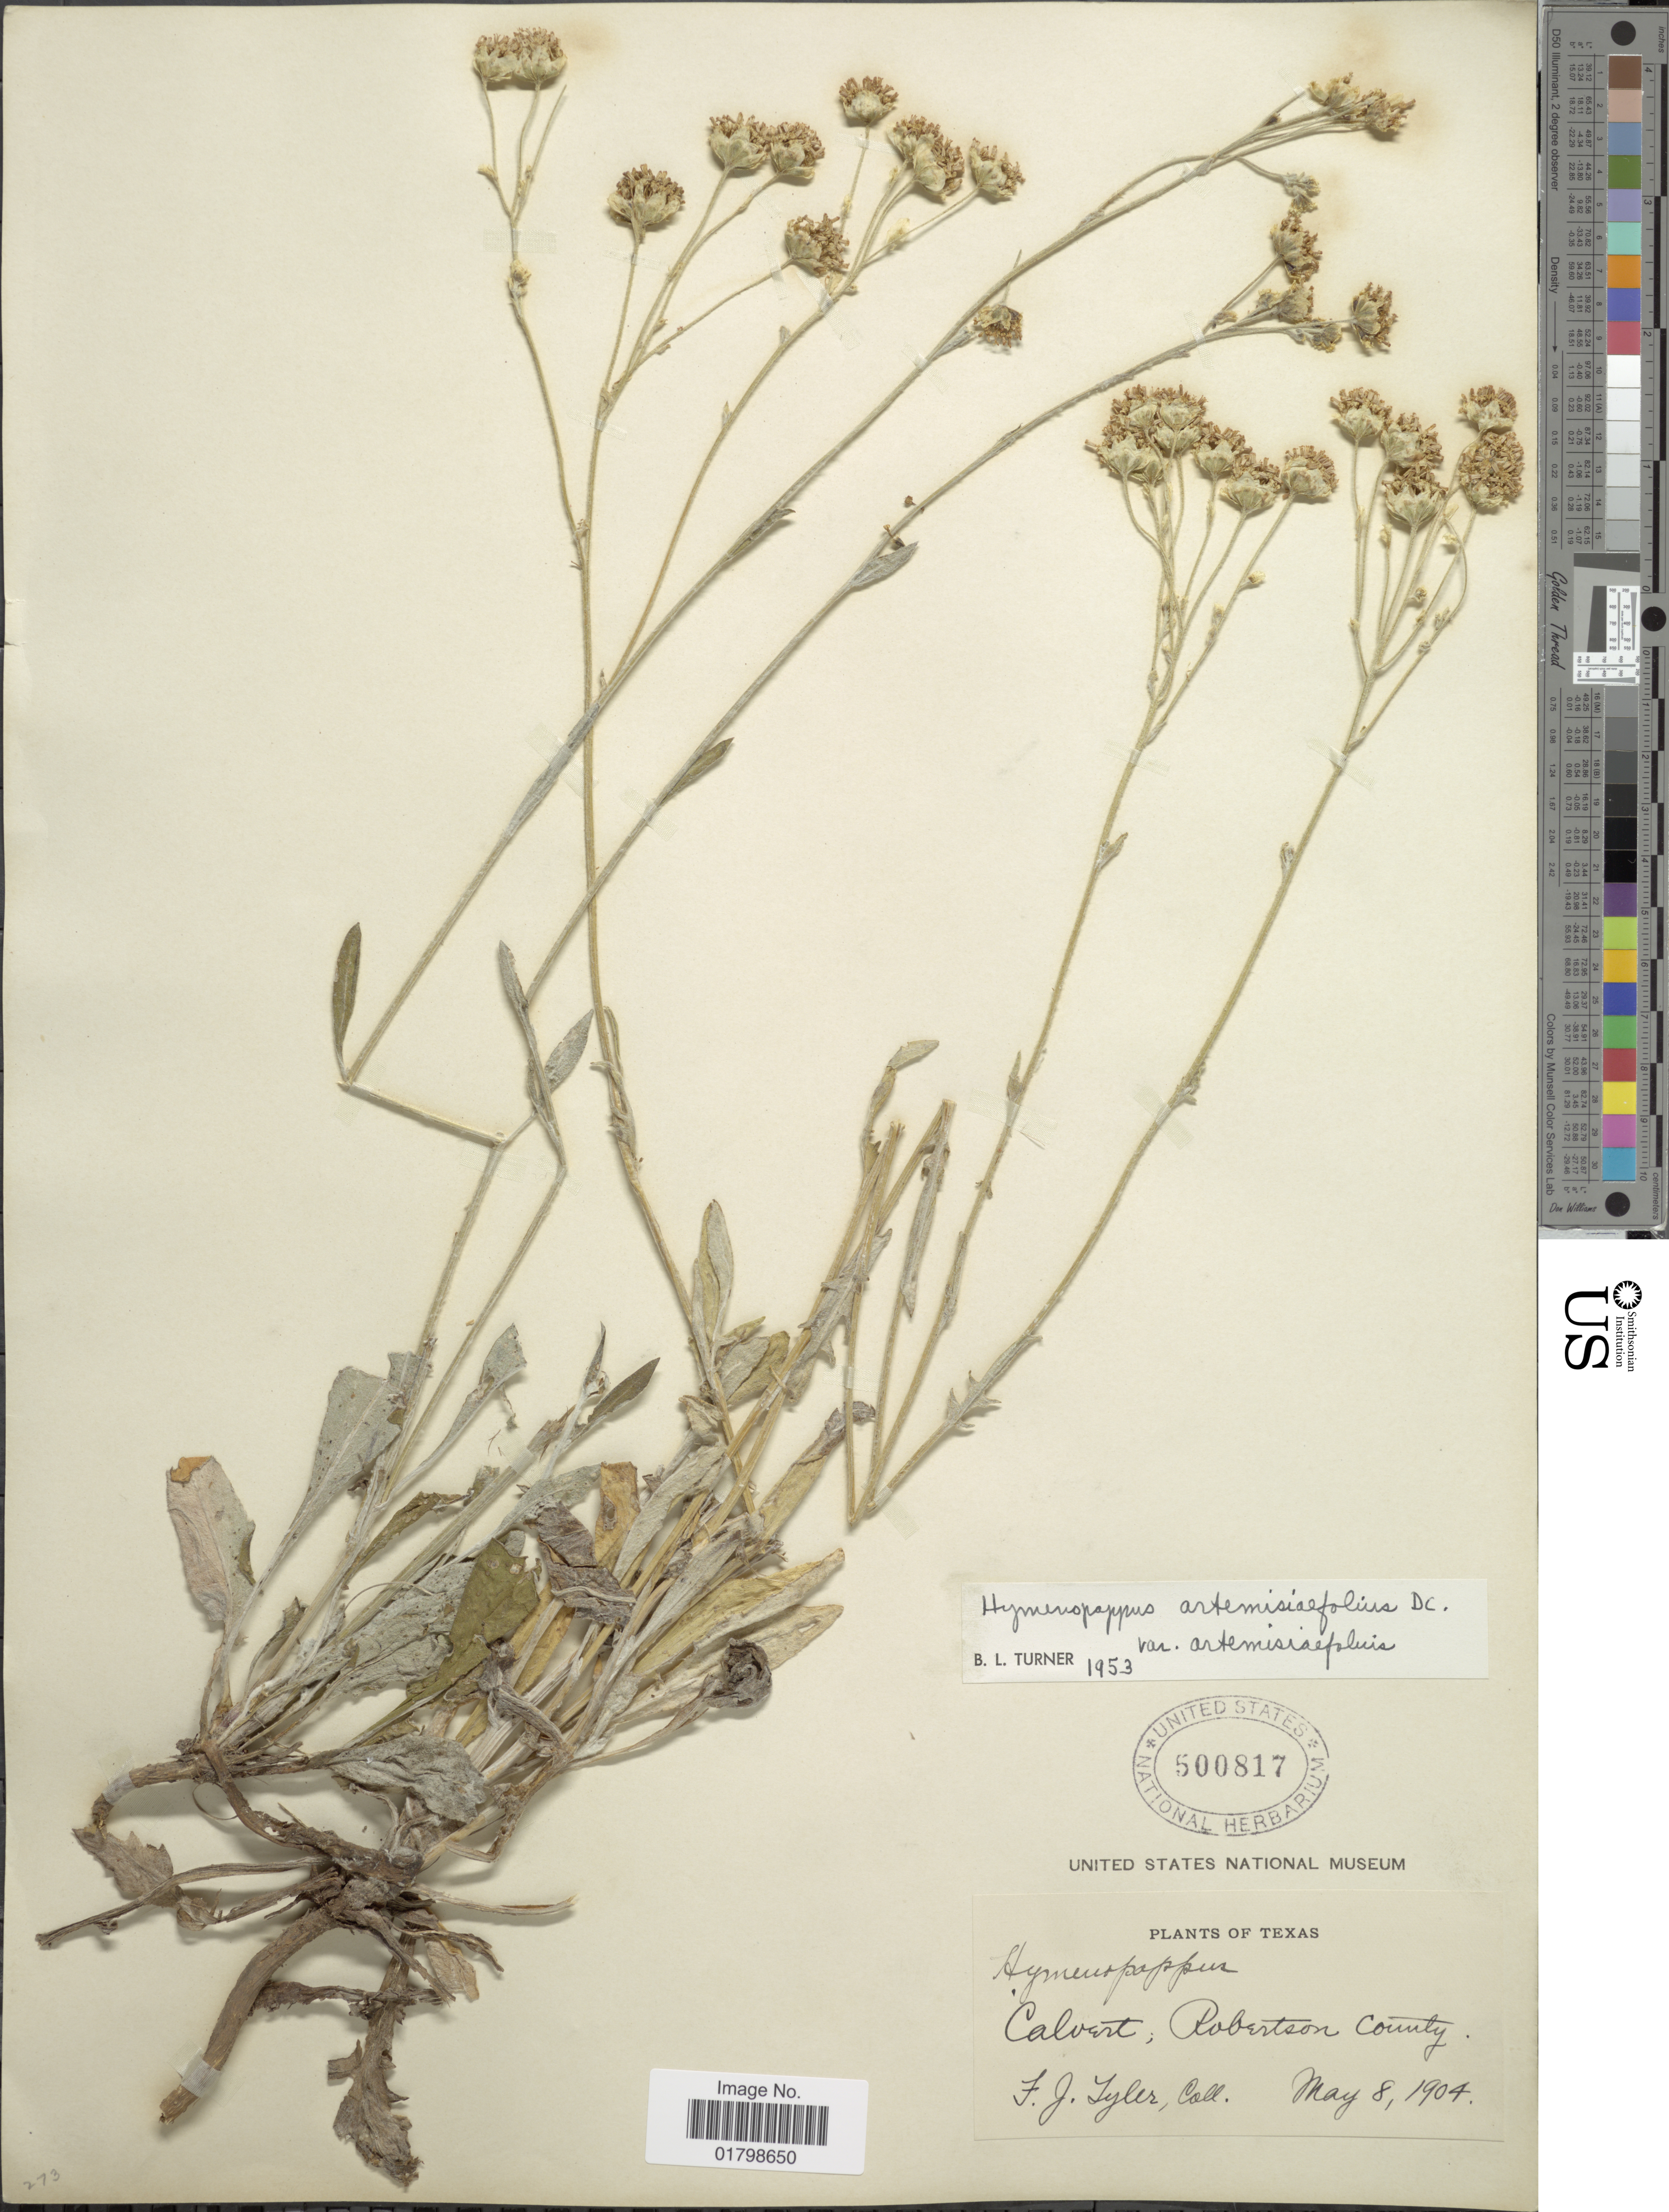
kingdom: Plantae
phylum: Tracheophyta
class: Magnoliopsida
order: Asterales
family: Asteraceae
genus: Hymenopappus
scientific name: Hymenopappus artemisiifolius var. artemisiifolius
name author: DC.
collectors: F. Tyler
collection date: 1904-05-08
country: United States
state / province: Texas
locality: Calvert; Robertson County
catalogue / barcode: US 500817